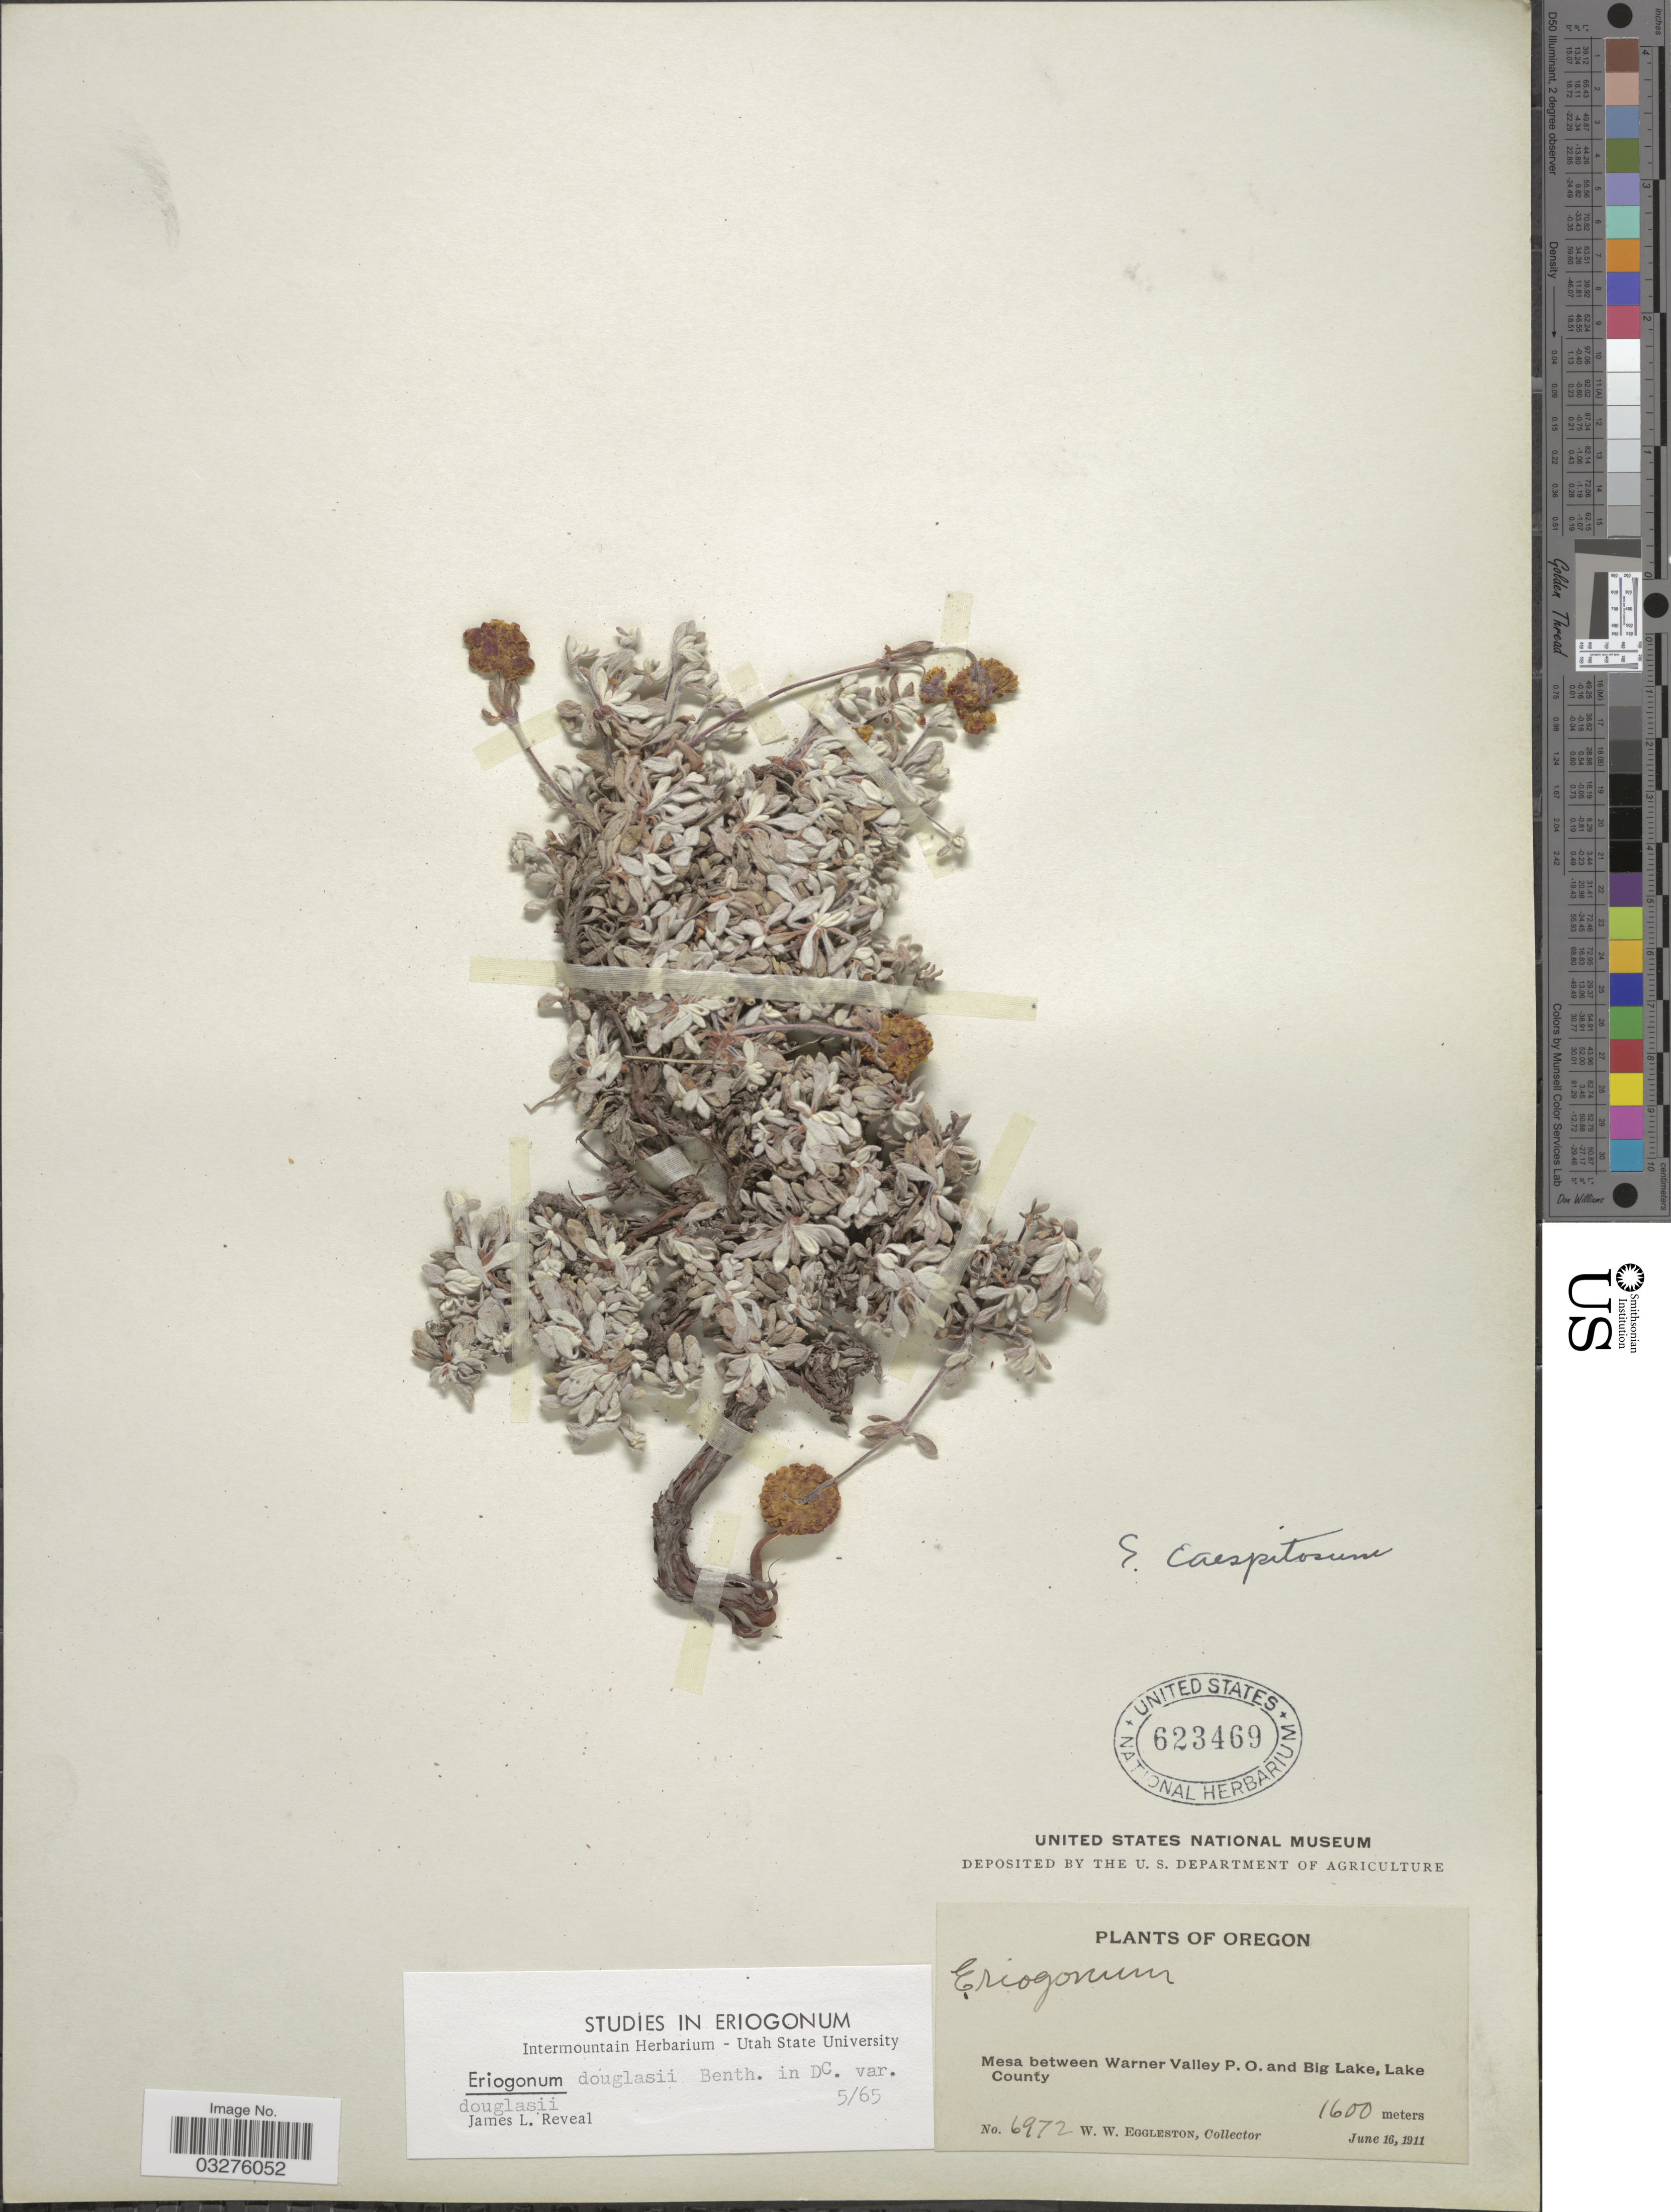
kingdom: Plantae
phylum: Tracheophyta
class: Magnoliopsida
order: Caryophyllales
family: Polygonaceae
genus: Eriogonum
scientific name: Eriogonum douglasii var. douglasii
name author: Benth.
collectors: W. W. Eggleston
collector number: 6972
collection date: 1911-06-16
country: United States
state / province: Oregon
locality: Mesa between Warner Valley P. O. and Big Lake, Lake County.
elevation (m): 1600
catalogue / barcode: US 623469